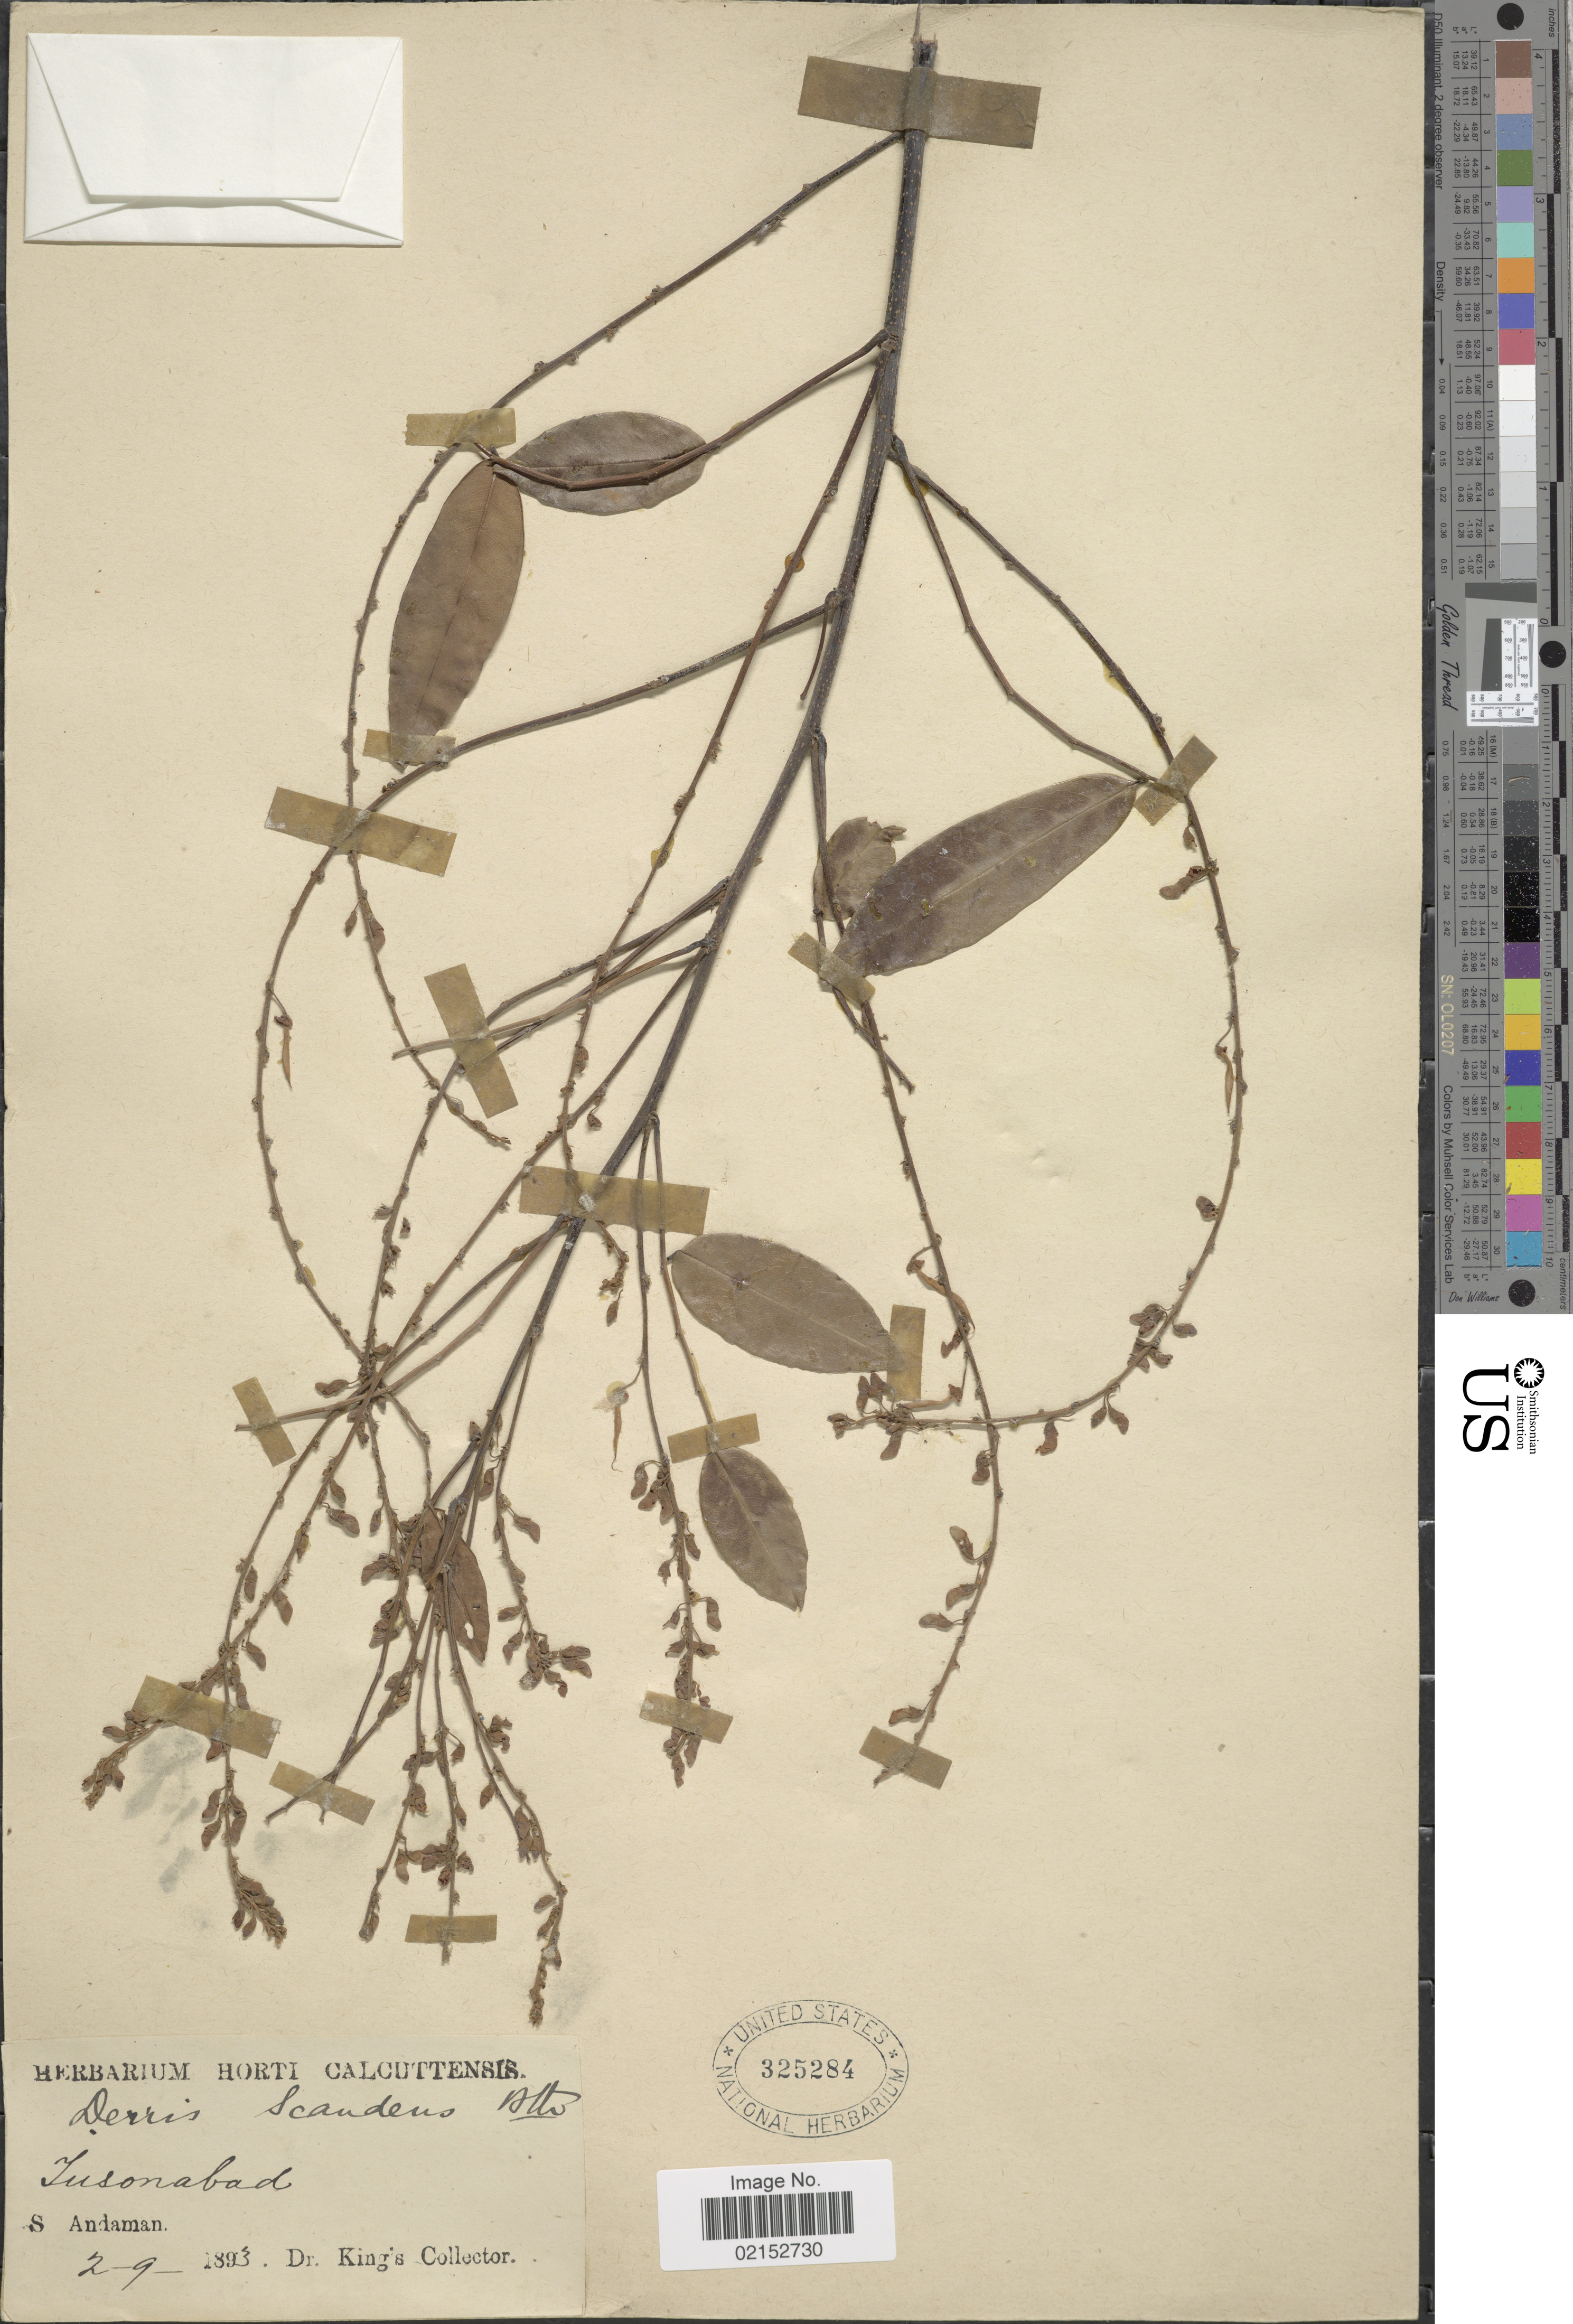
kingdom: Plantae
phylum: Tracheophyta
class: Magnoliopsida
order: Fabales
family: Fabaceae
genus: Brachypterum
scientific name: Brachypterum scandens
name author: (Roxb.) Miq.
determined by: Strong, Mark T., (BOT), Smithsonian Institution - National Museum of Natural History (UNITED STATES)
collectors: Dr. King's collector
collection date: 1893-09-02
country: India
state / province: Andaman and Nicobar Islands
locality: Tusonabad, S. Andaman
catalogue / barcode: US 325284